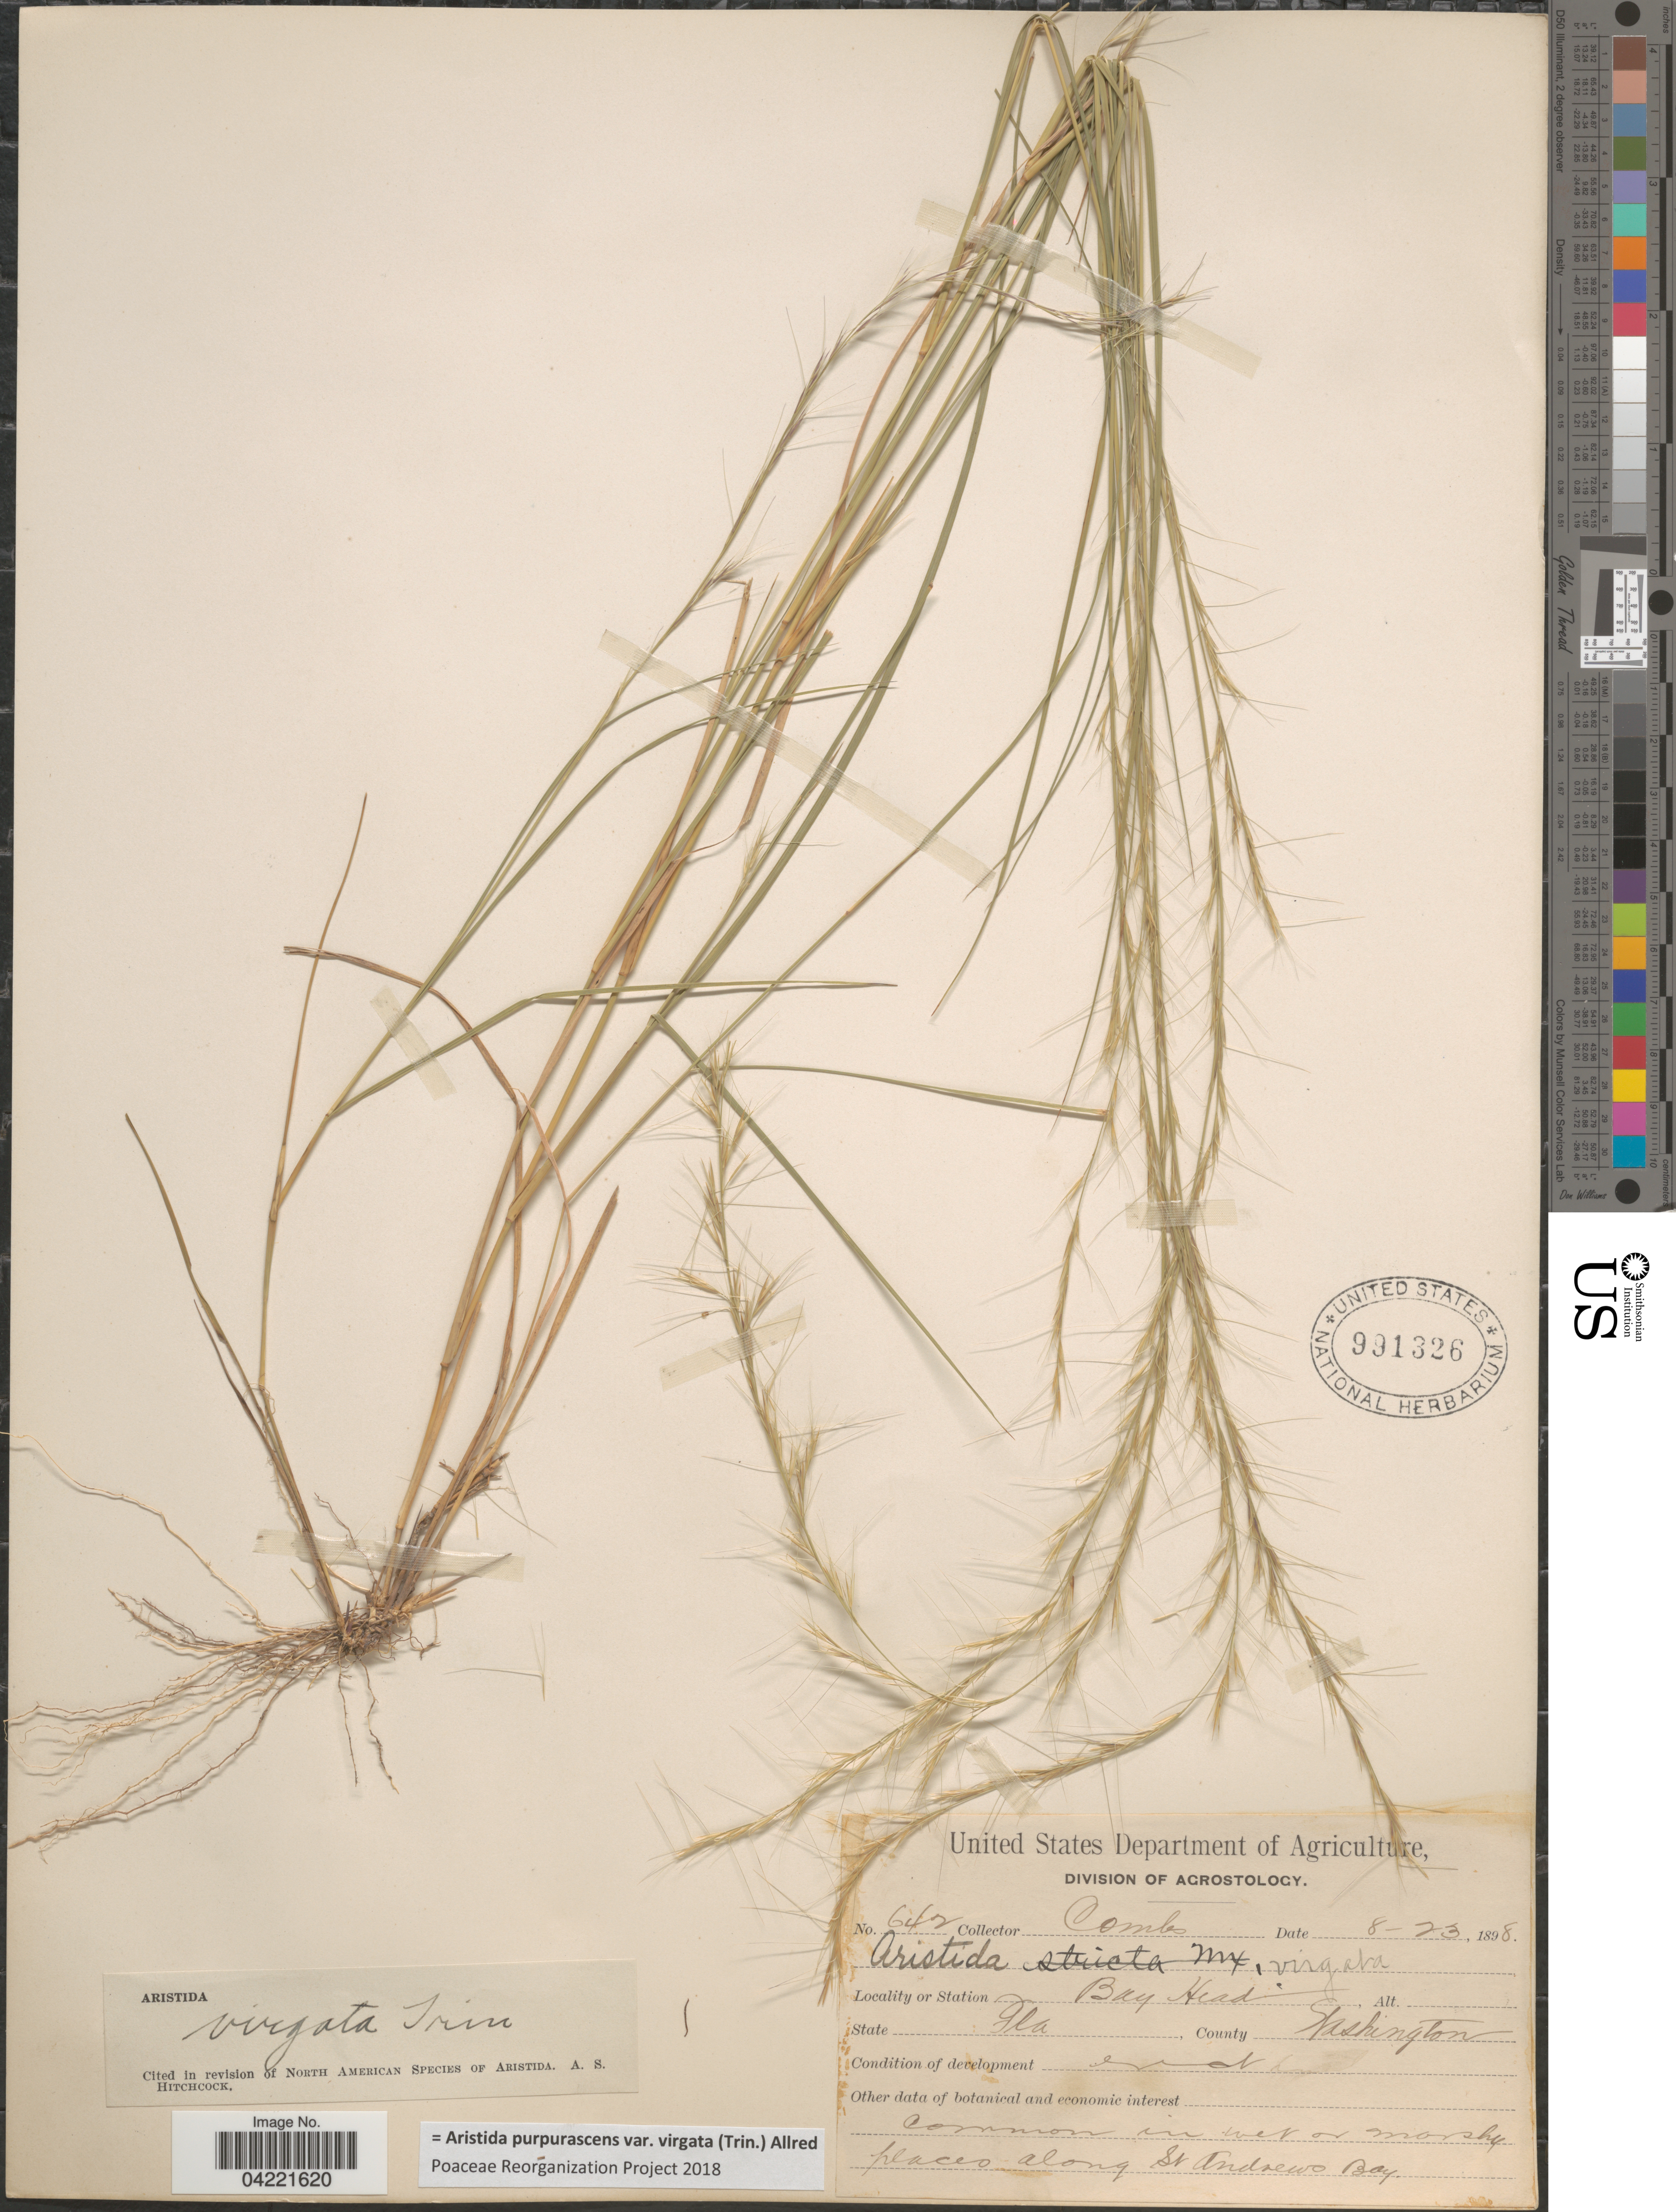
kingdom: Plantae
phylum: Tracheophyta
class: Liliopsida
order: Poales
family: Poaceae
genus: Aristida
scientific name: Aristida purpurascens var. virgata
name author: (Trin.) Allred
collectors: -. Combs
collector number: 642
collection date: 1898-08-23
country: United States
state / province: Florida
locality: Station Bay Head. County Washington. Along St. Andrews Bay.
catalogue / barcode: US 991326